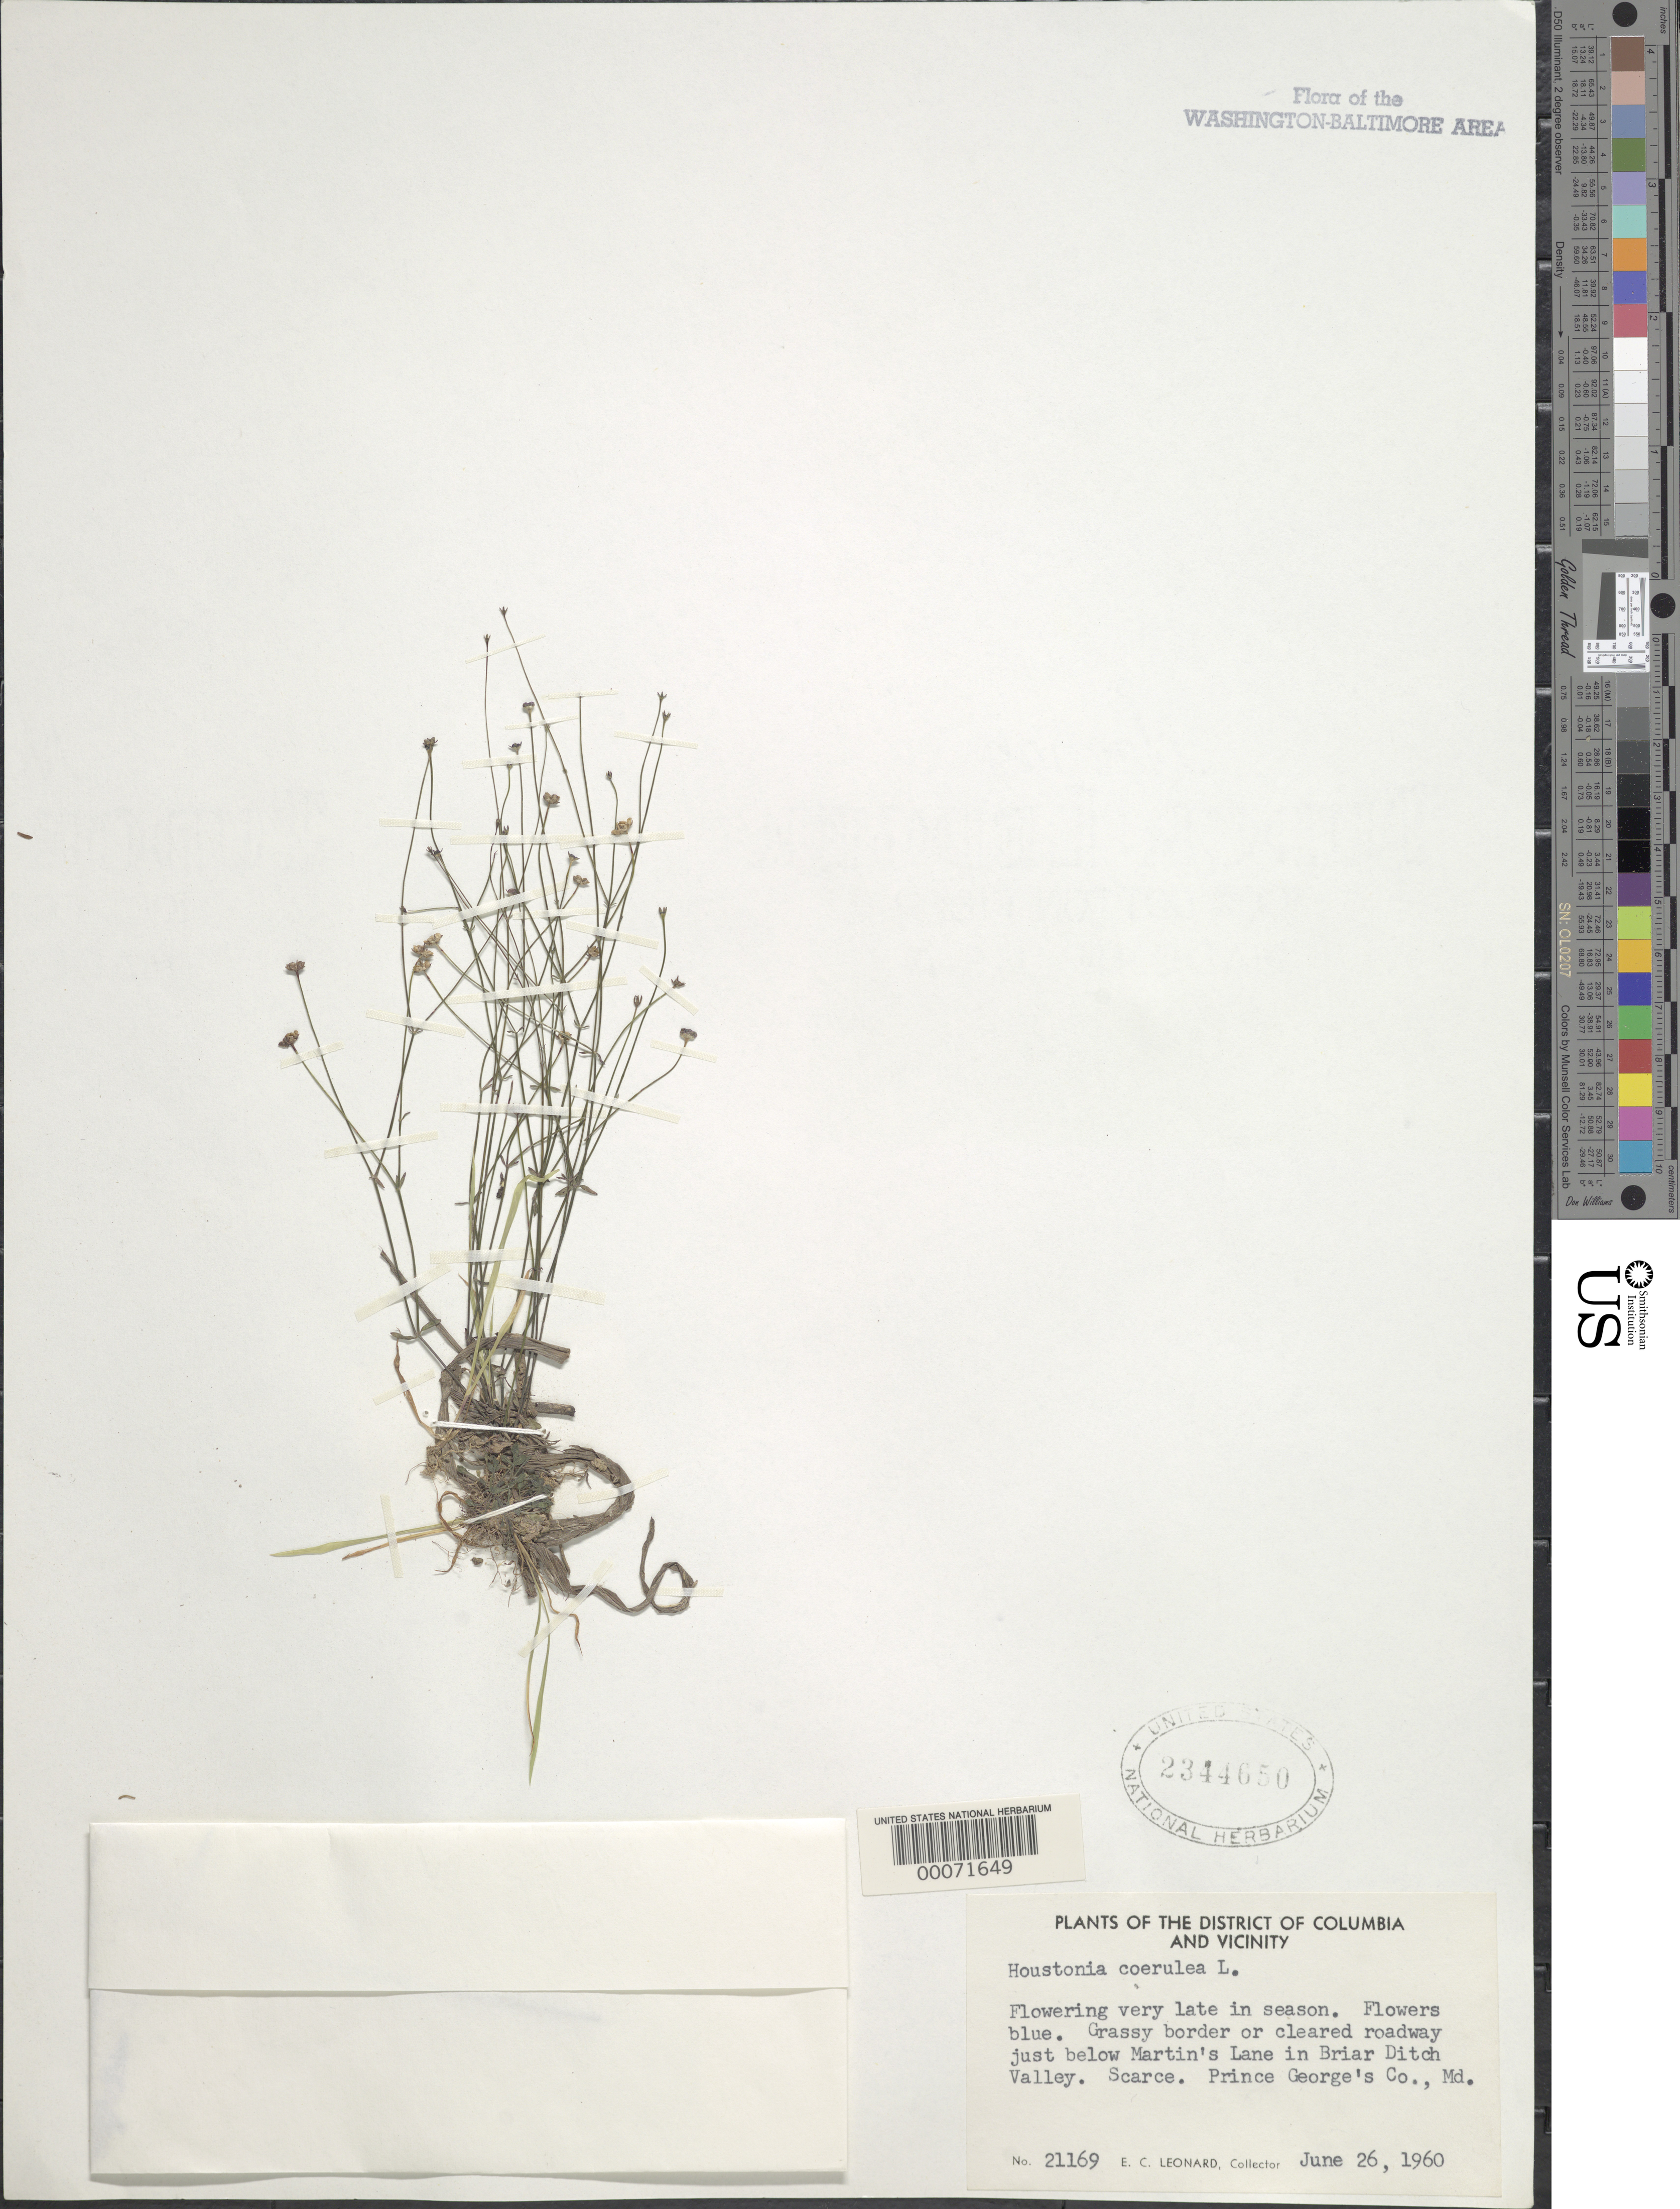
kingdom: Plantae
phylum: Tracheophyta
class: Magnoliopsida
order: Gentianales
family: Rubiaceae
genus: Houstonia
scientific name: Houstonia caerulea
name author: L.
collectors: E. C. Leonard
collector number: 21169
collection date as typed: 26 Jun 1960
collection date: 1960-06-26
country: United States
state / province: Maryland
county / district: Prince George's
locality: Briar Ditch Valley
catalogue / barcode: US 2344650